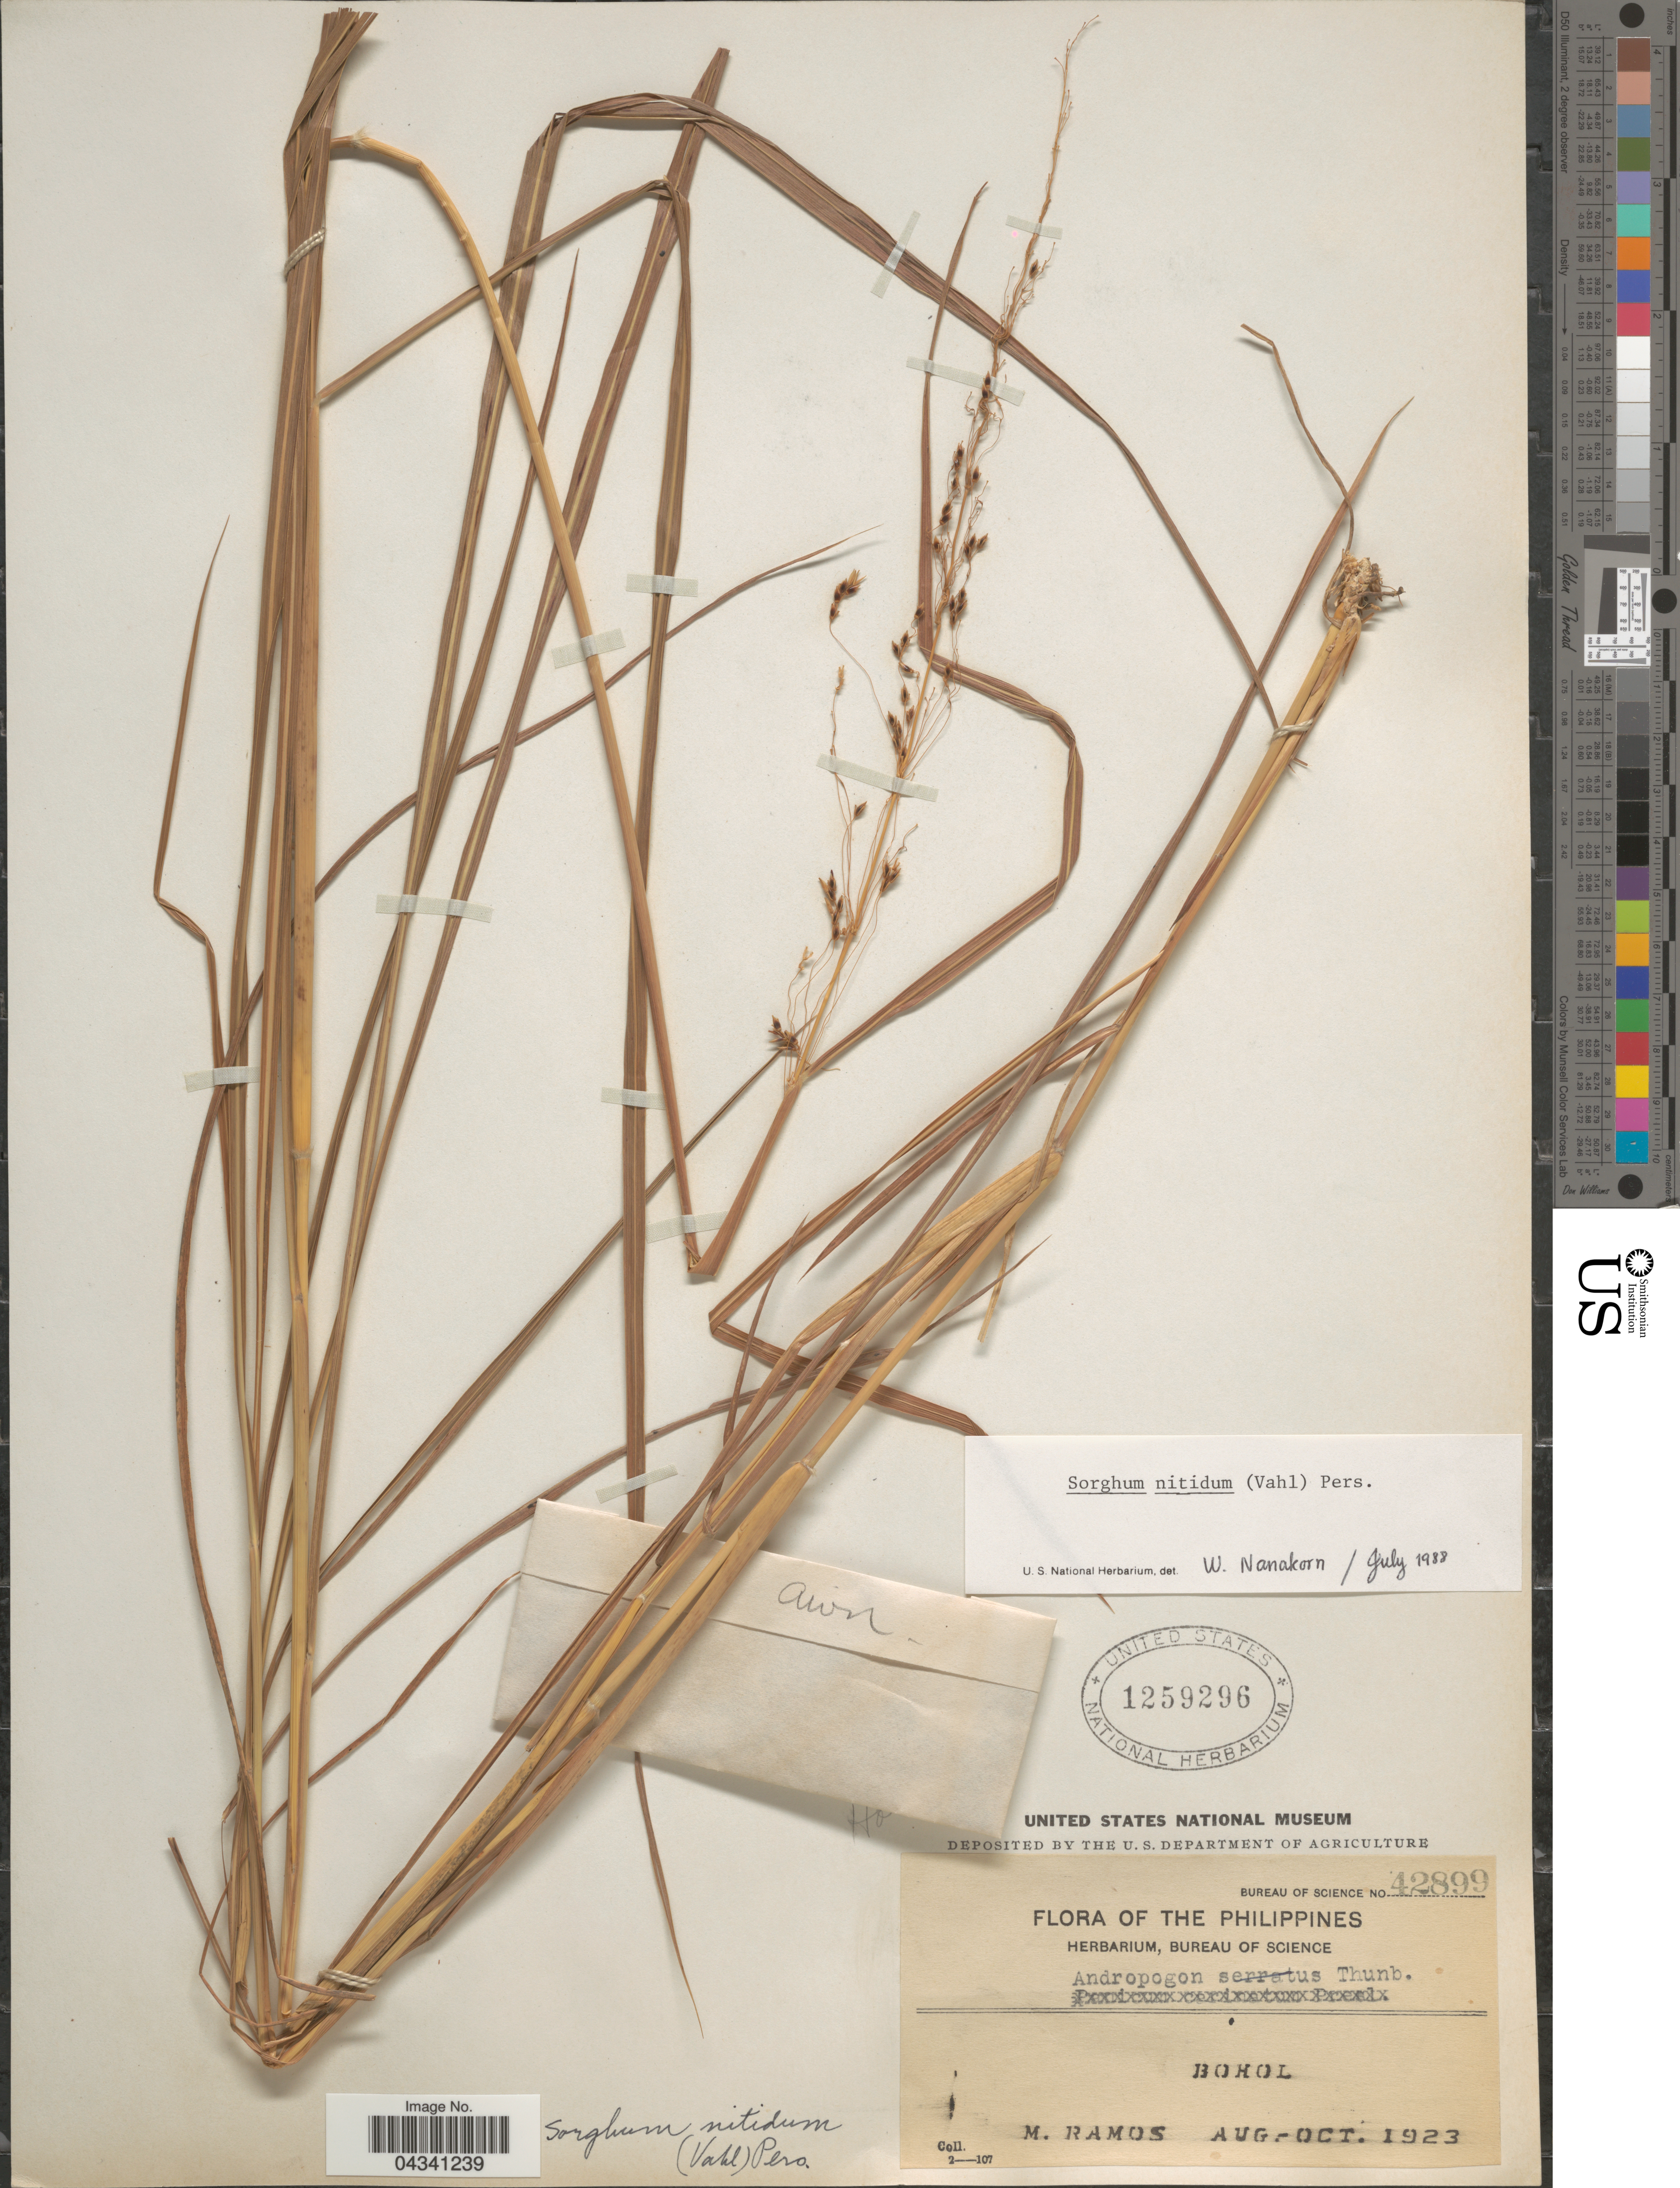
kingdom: Plantae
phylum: Tracheophyta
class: Liliopsida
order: Poales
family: Poaceae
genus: Sorghum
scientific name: Sorghum nitidum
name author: (Vahl) Pers.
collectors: M. Ramos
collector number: Bureau of Science 42899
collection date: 1923-08/1923-10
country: Philippines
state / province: Central Visayas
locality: Bohol.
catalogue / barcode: US 1259296